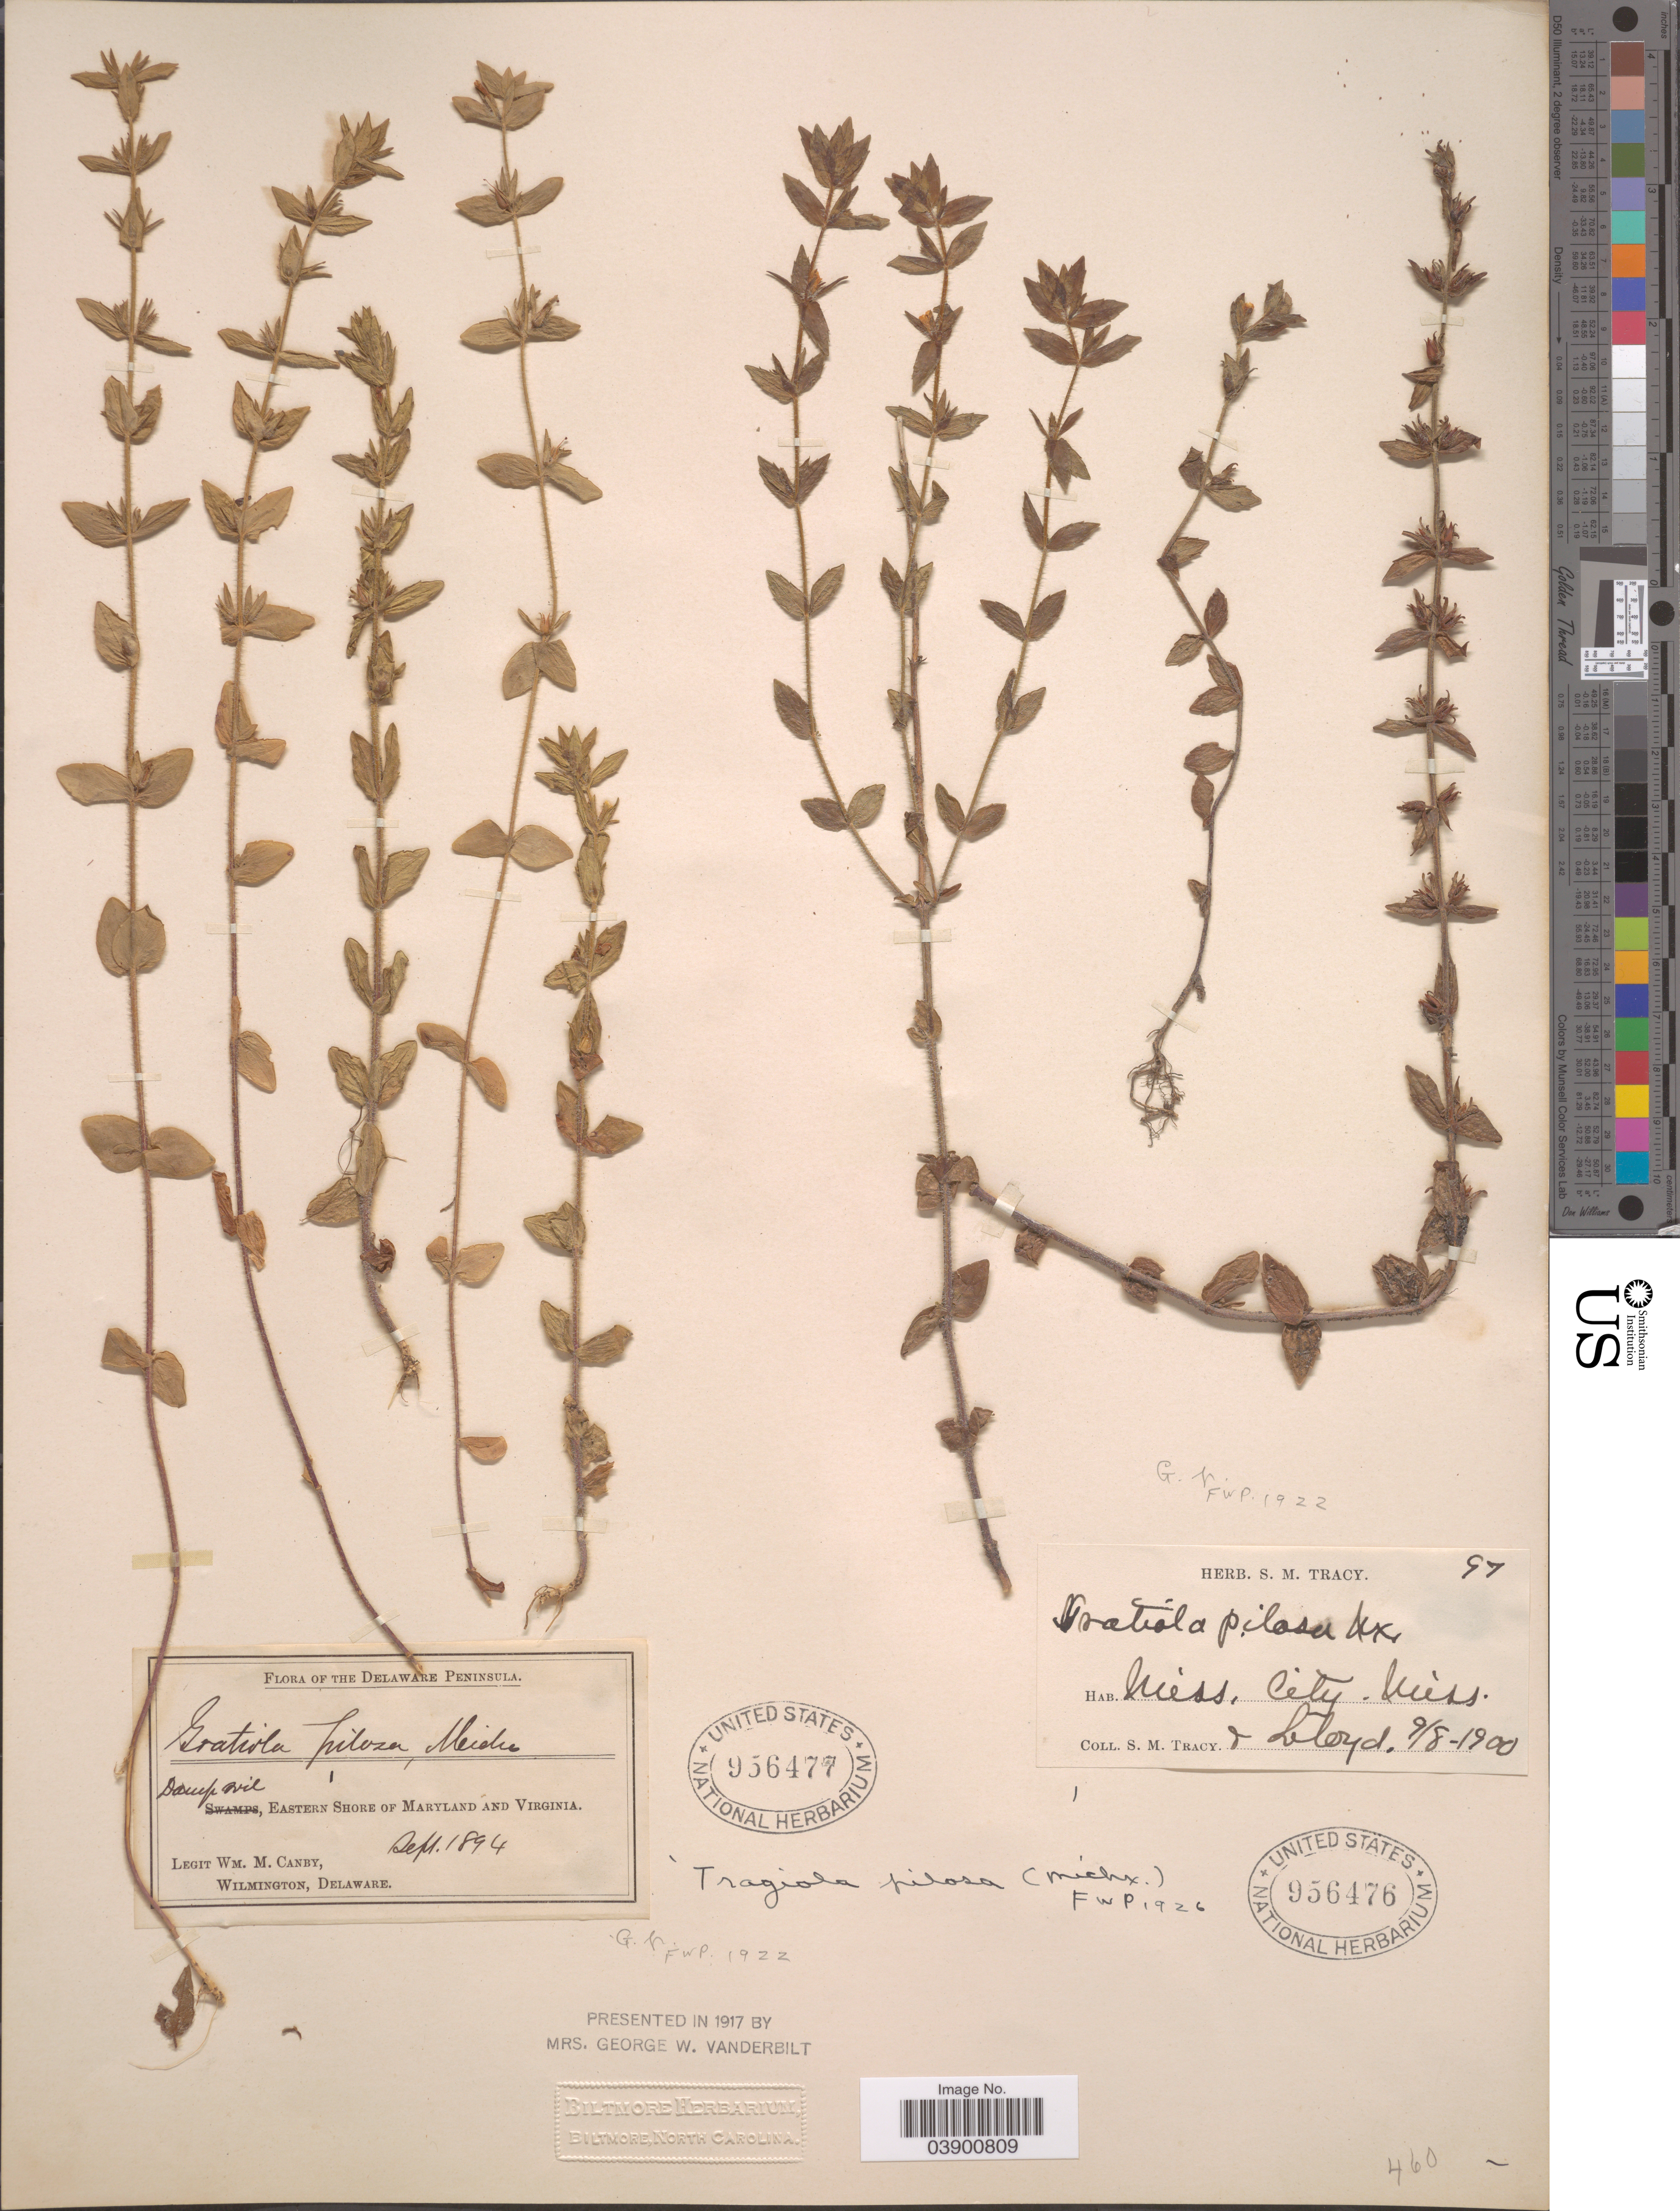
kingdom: Plantae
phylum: Tracheophyta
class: Magnoliopsida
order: Lamiales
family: Plantaginaceae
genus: Gratiola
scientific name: Gratiola pilosa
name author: Michx.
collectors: S. M. Tracy & -- Lloyd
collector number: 97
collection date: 1900-09-08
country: United States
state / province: Mississippi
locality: Miss. City.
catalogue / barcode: US 956476-2